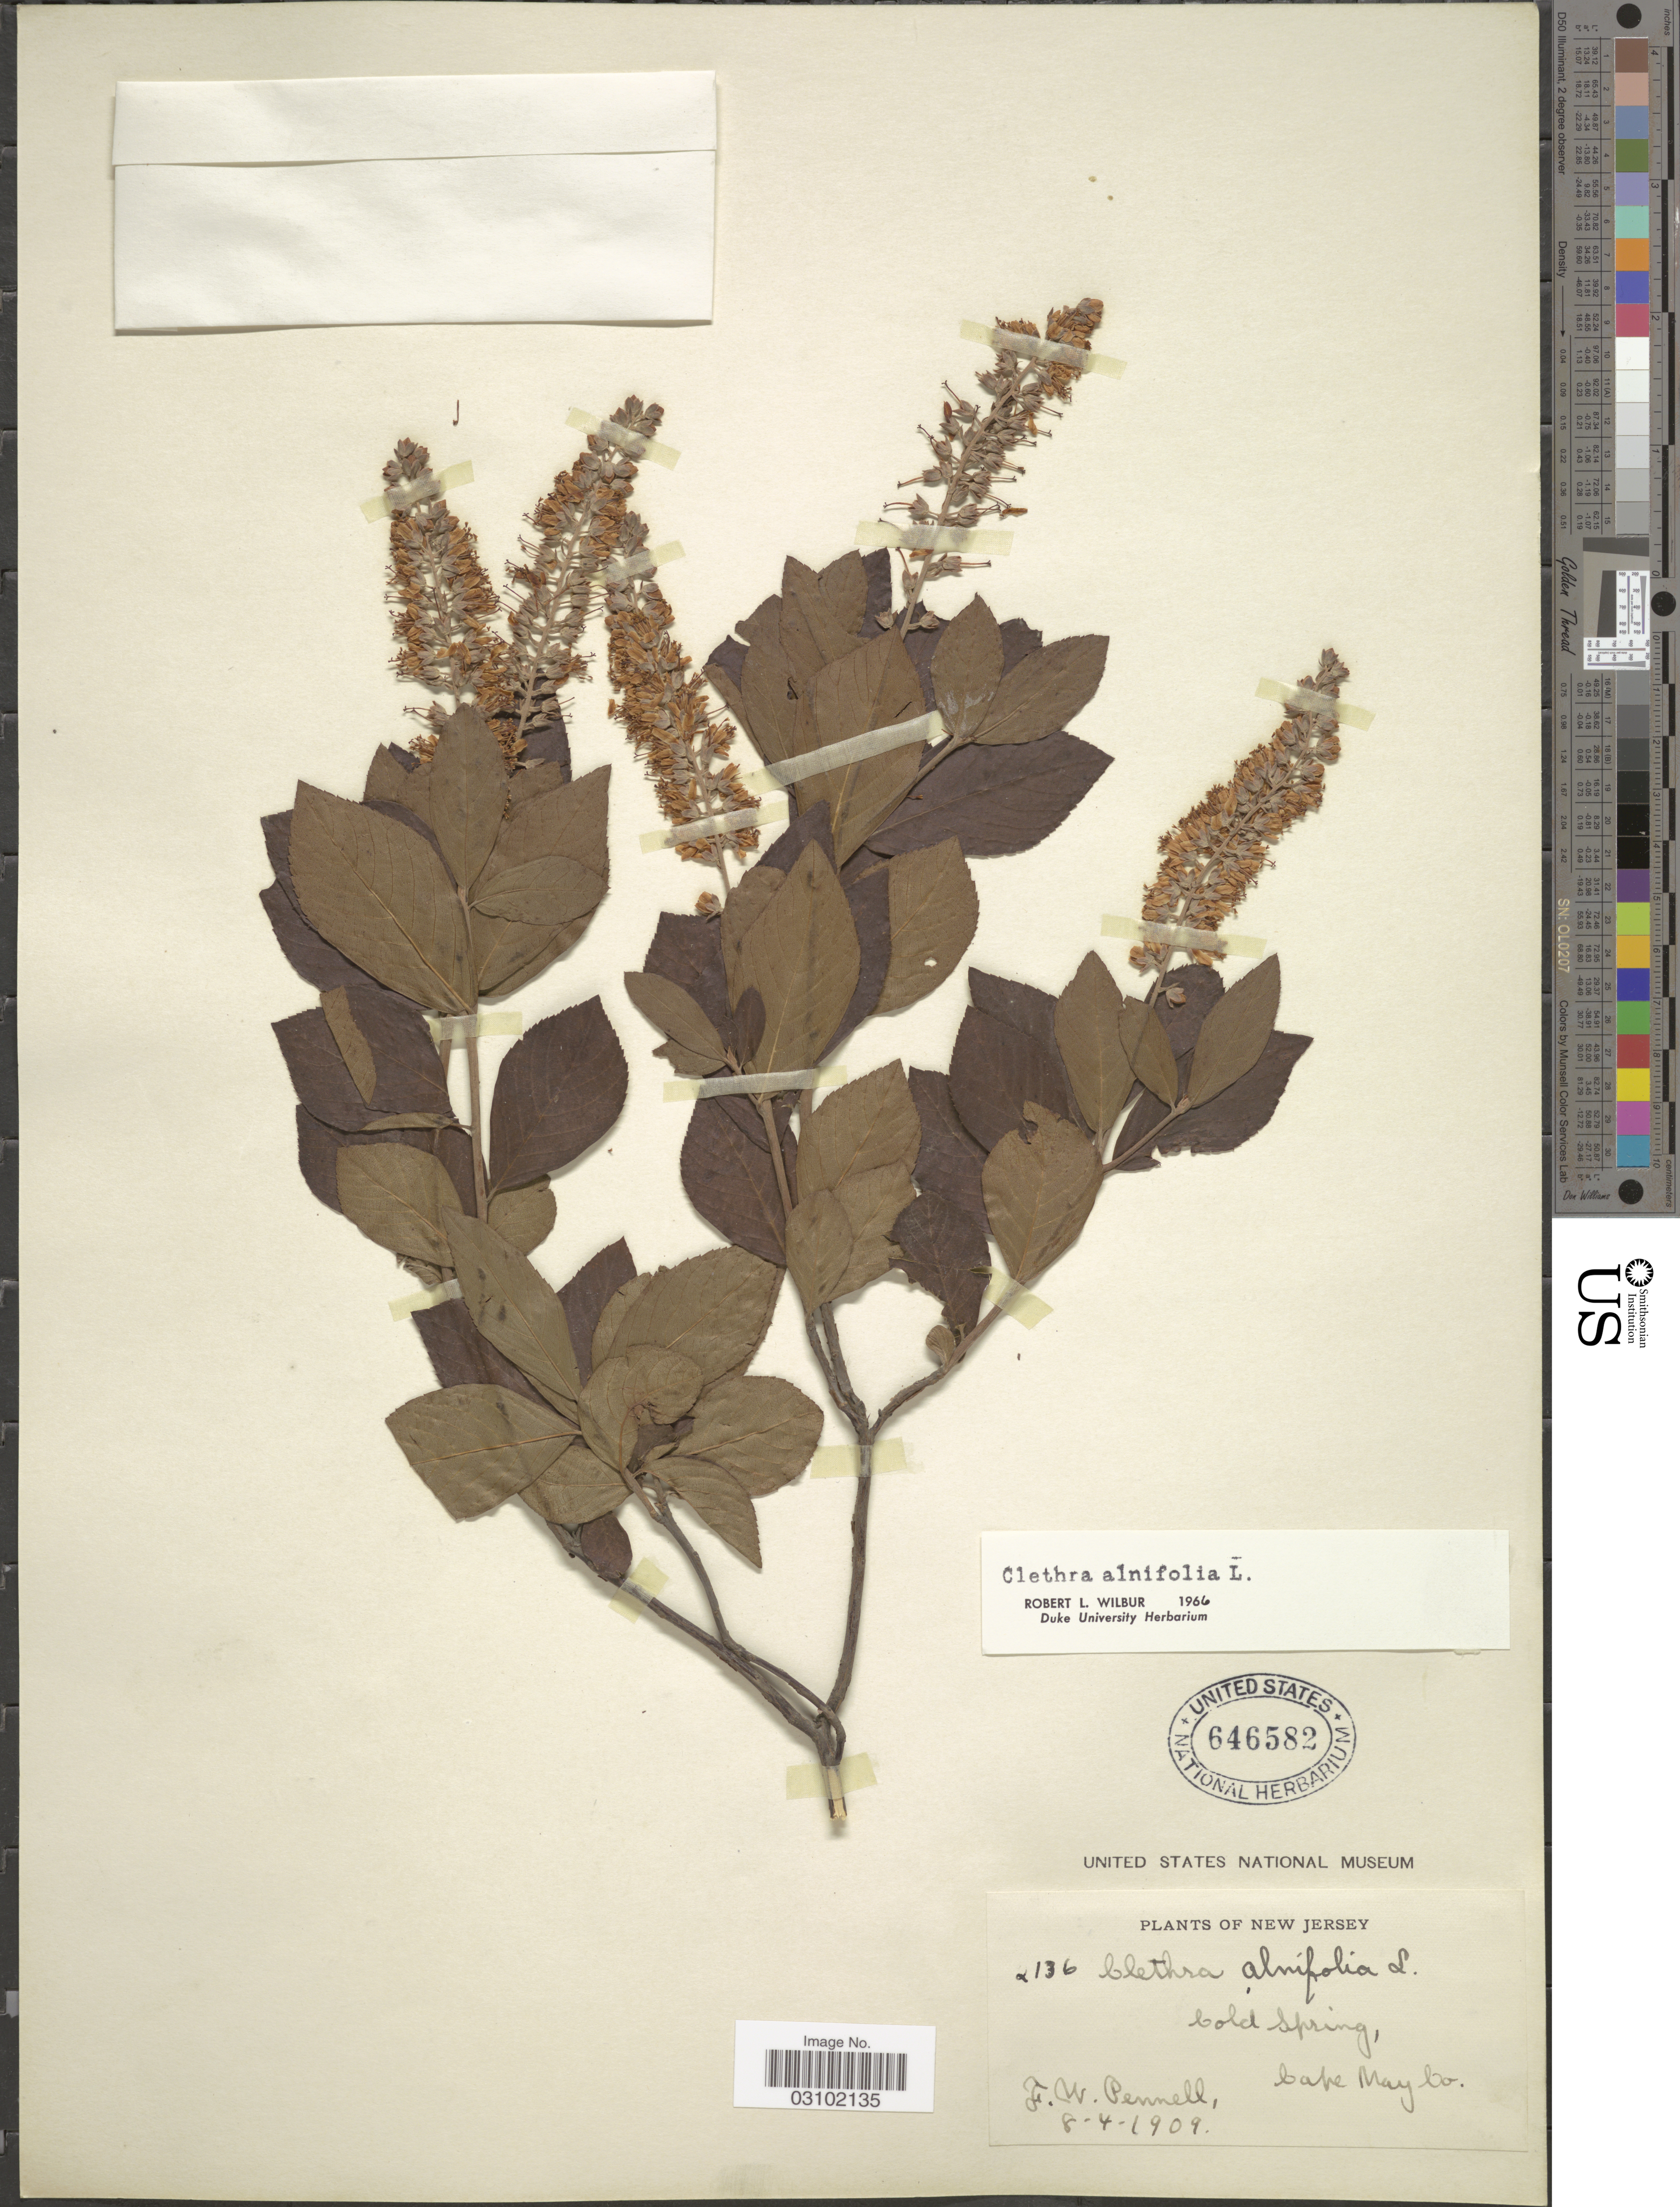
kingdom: Plantae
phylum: Tracheophyta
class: Magnoliopsida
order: Ericales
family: Clethraceae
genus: Clethra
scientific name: Clethra alnifolia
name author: L.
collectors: F. W. Pennell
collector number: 2136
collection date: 1909-08-04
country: United States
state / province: New Jersey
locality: Cold Spring, Cape May Co.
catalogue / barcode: US 646582